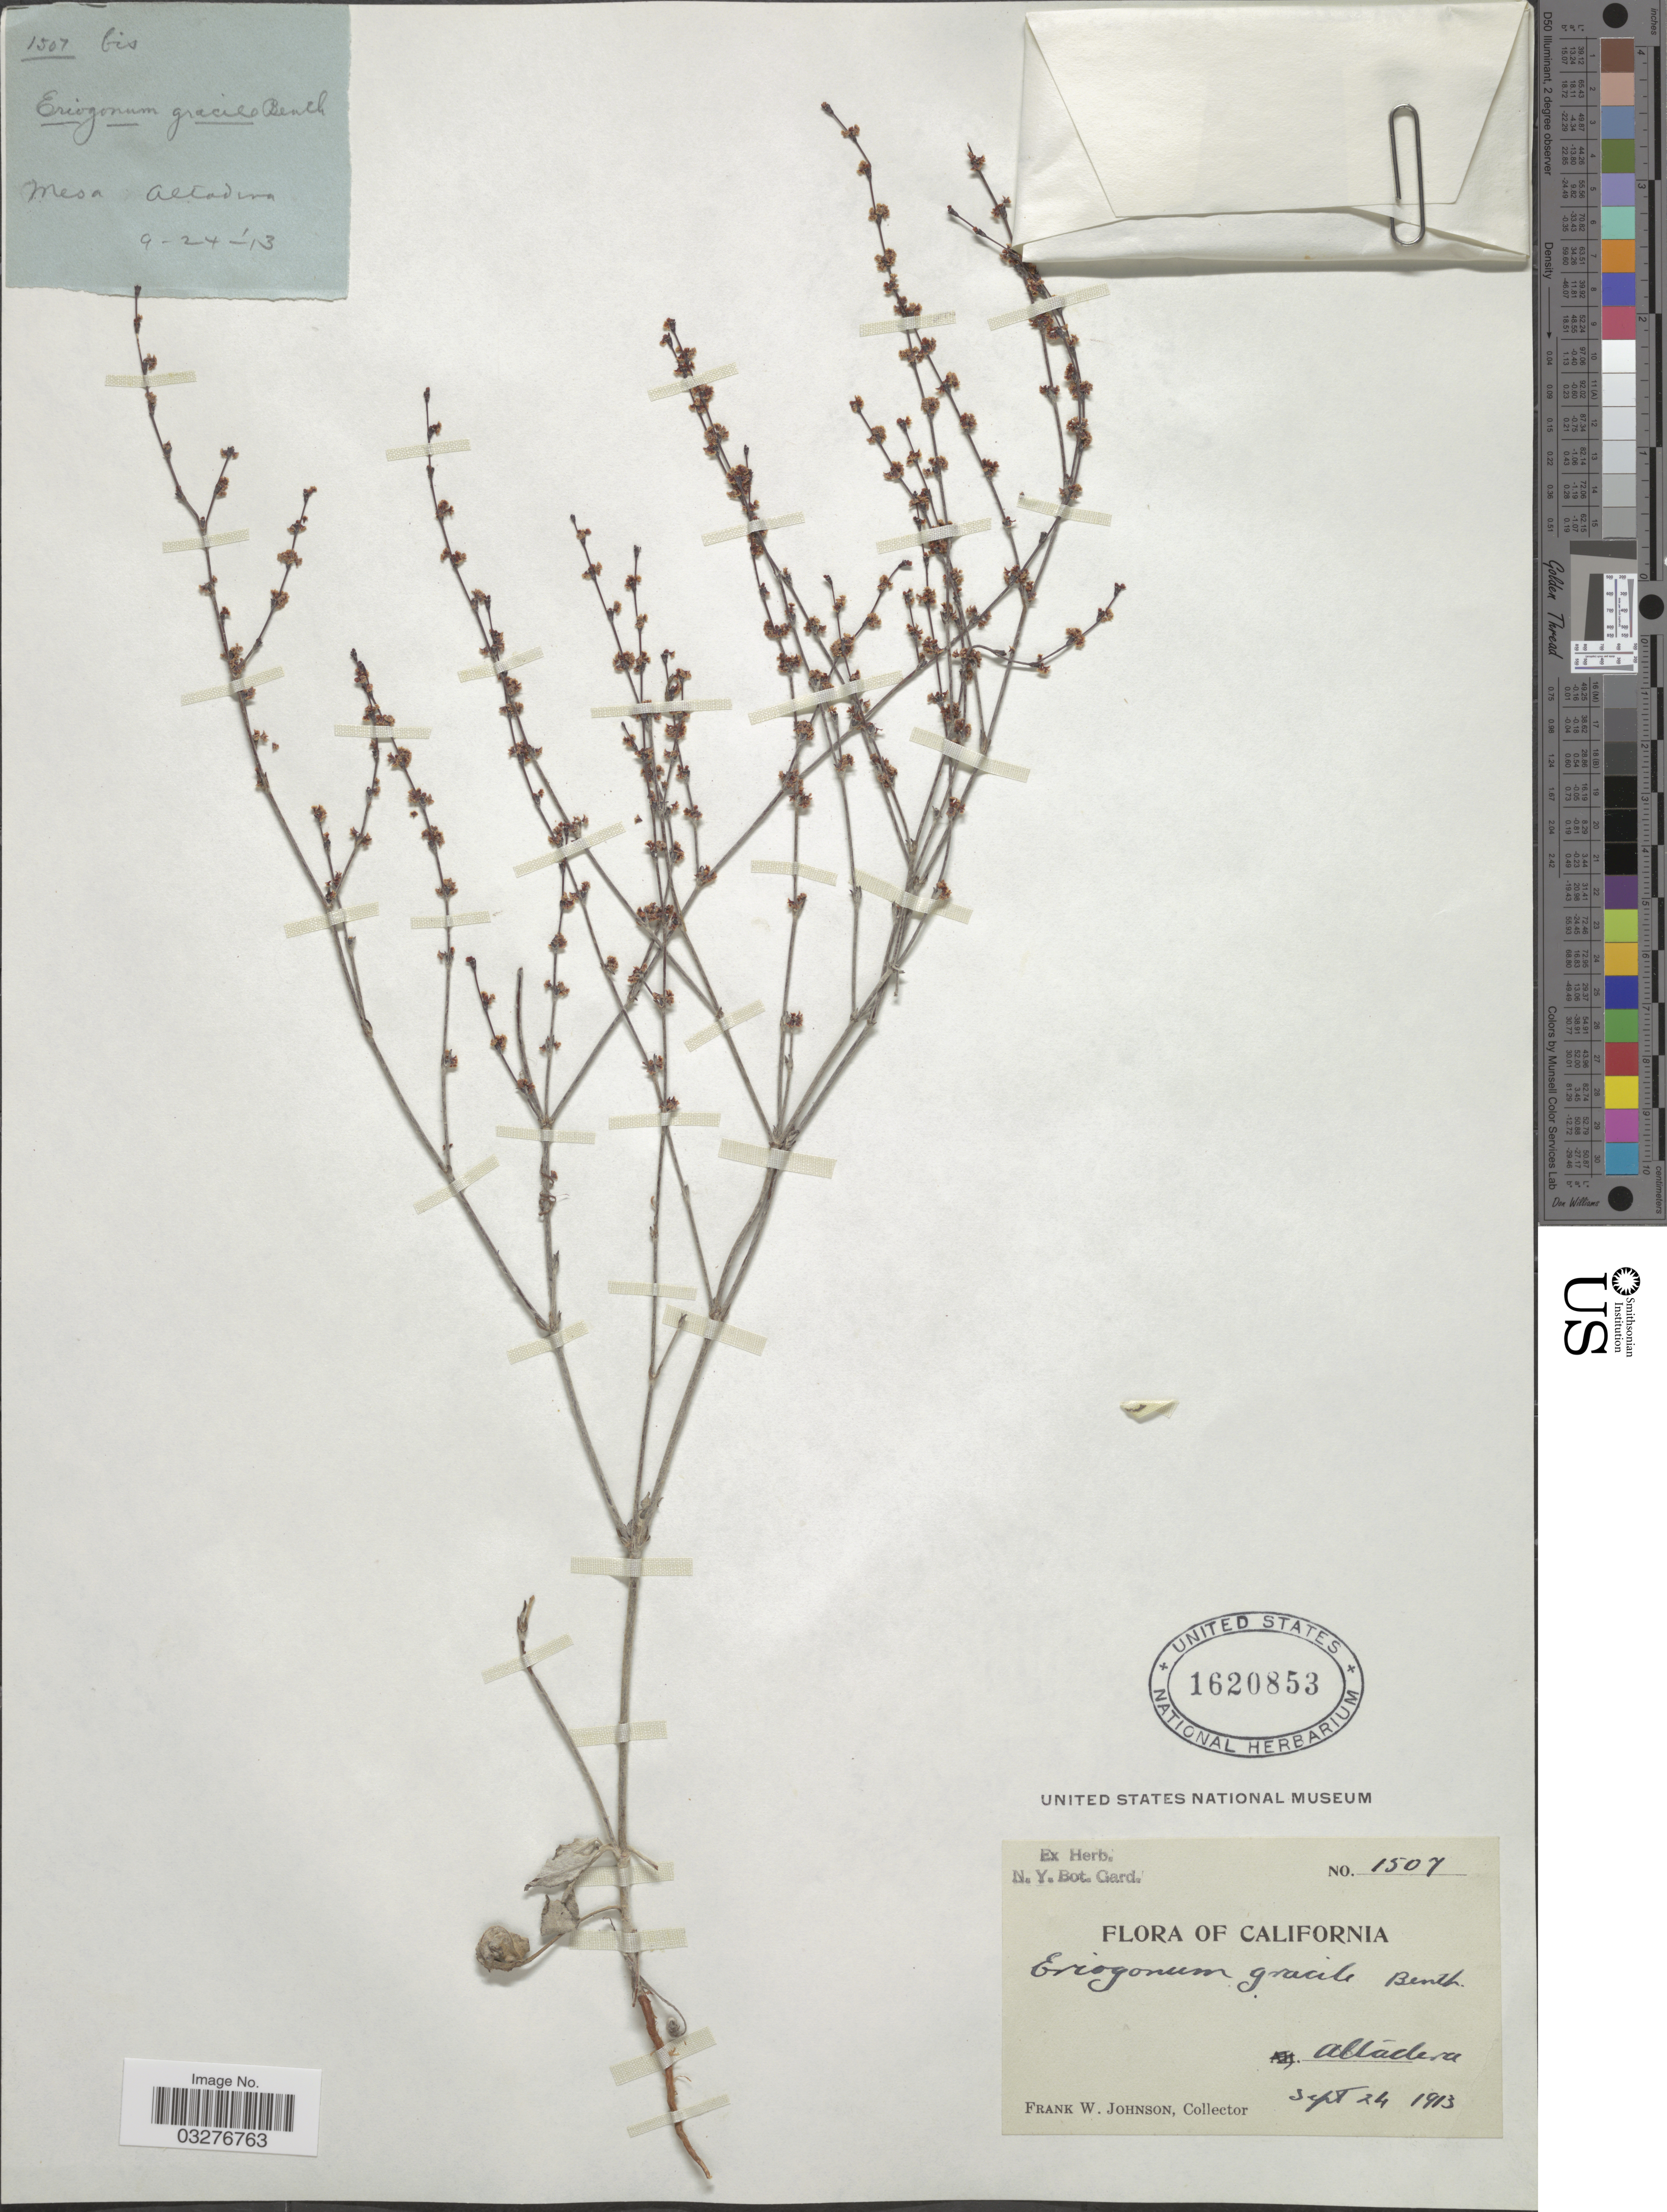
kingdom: Plantae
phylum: Tracheophyta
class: Magnoliopsida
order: Caryophyllales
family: Polygonaceae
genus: Eriogonum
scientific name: Eriogonum gracile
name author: Benth.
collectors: F. W. Johnson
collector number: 1507bis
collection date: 1913-09-24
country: United States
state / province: California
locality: Mesa Altadena.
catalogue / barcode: US 1620853